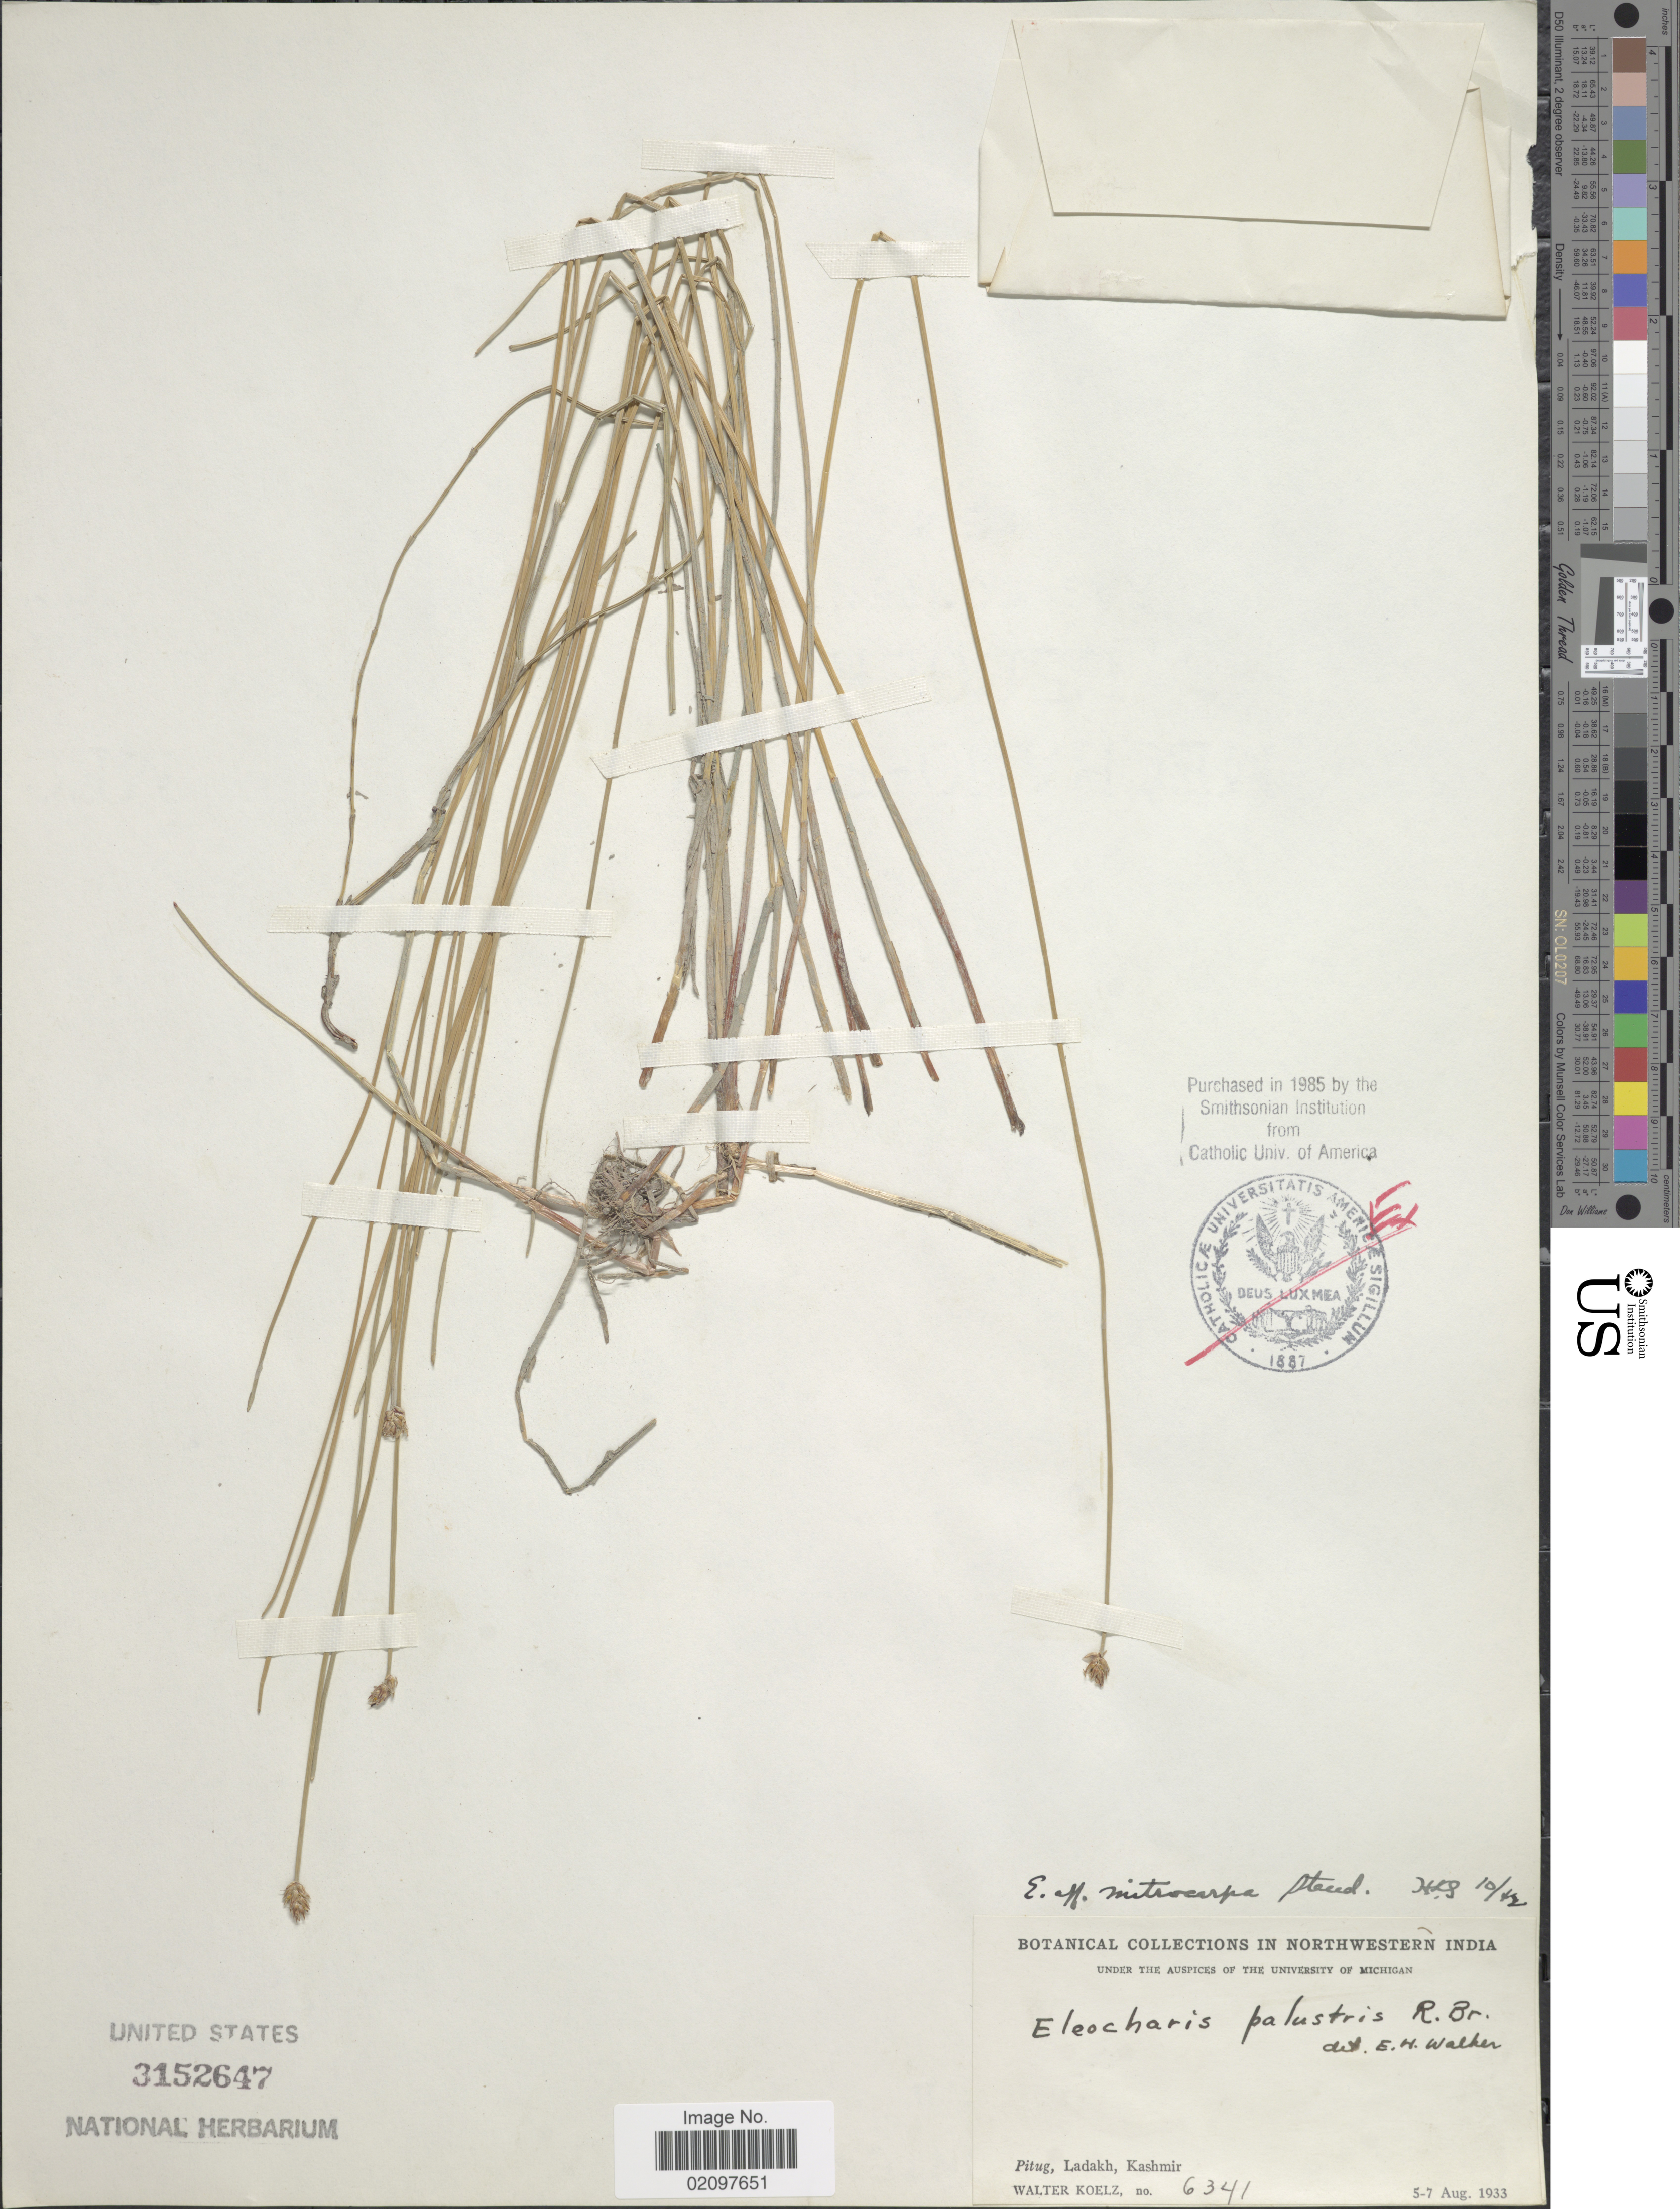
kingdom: Plantae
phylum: Tracheophyta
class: Liliopsida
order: Poales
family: Cyperaceae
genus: Eleocharis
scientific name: Eleocharis mitracarpa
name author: Steud.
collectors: W. N. Koelz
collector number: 6341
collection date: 1933-08-05/1933-08-07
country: India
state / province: Jammu and Kashmir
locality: In Northwestern India, Pitug, Ladakh, Kashmir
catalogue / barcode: US 3152647